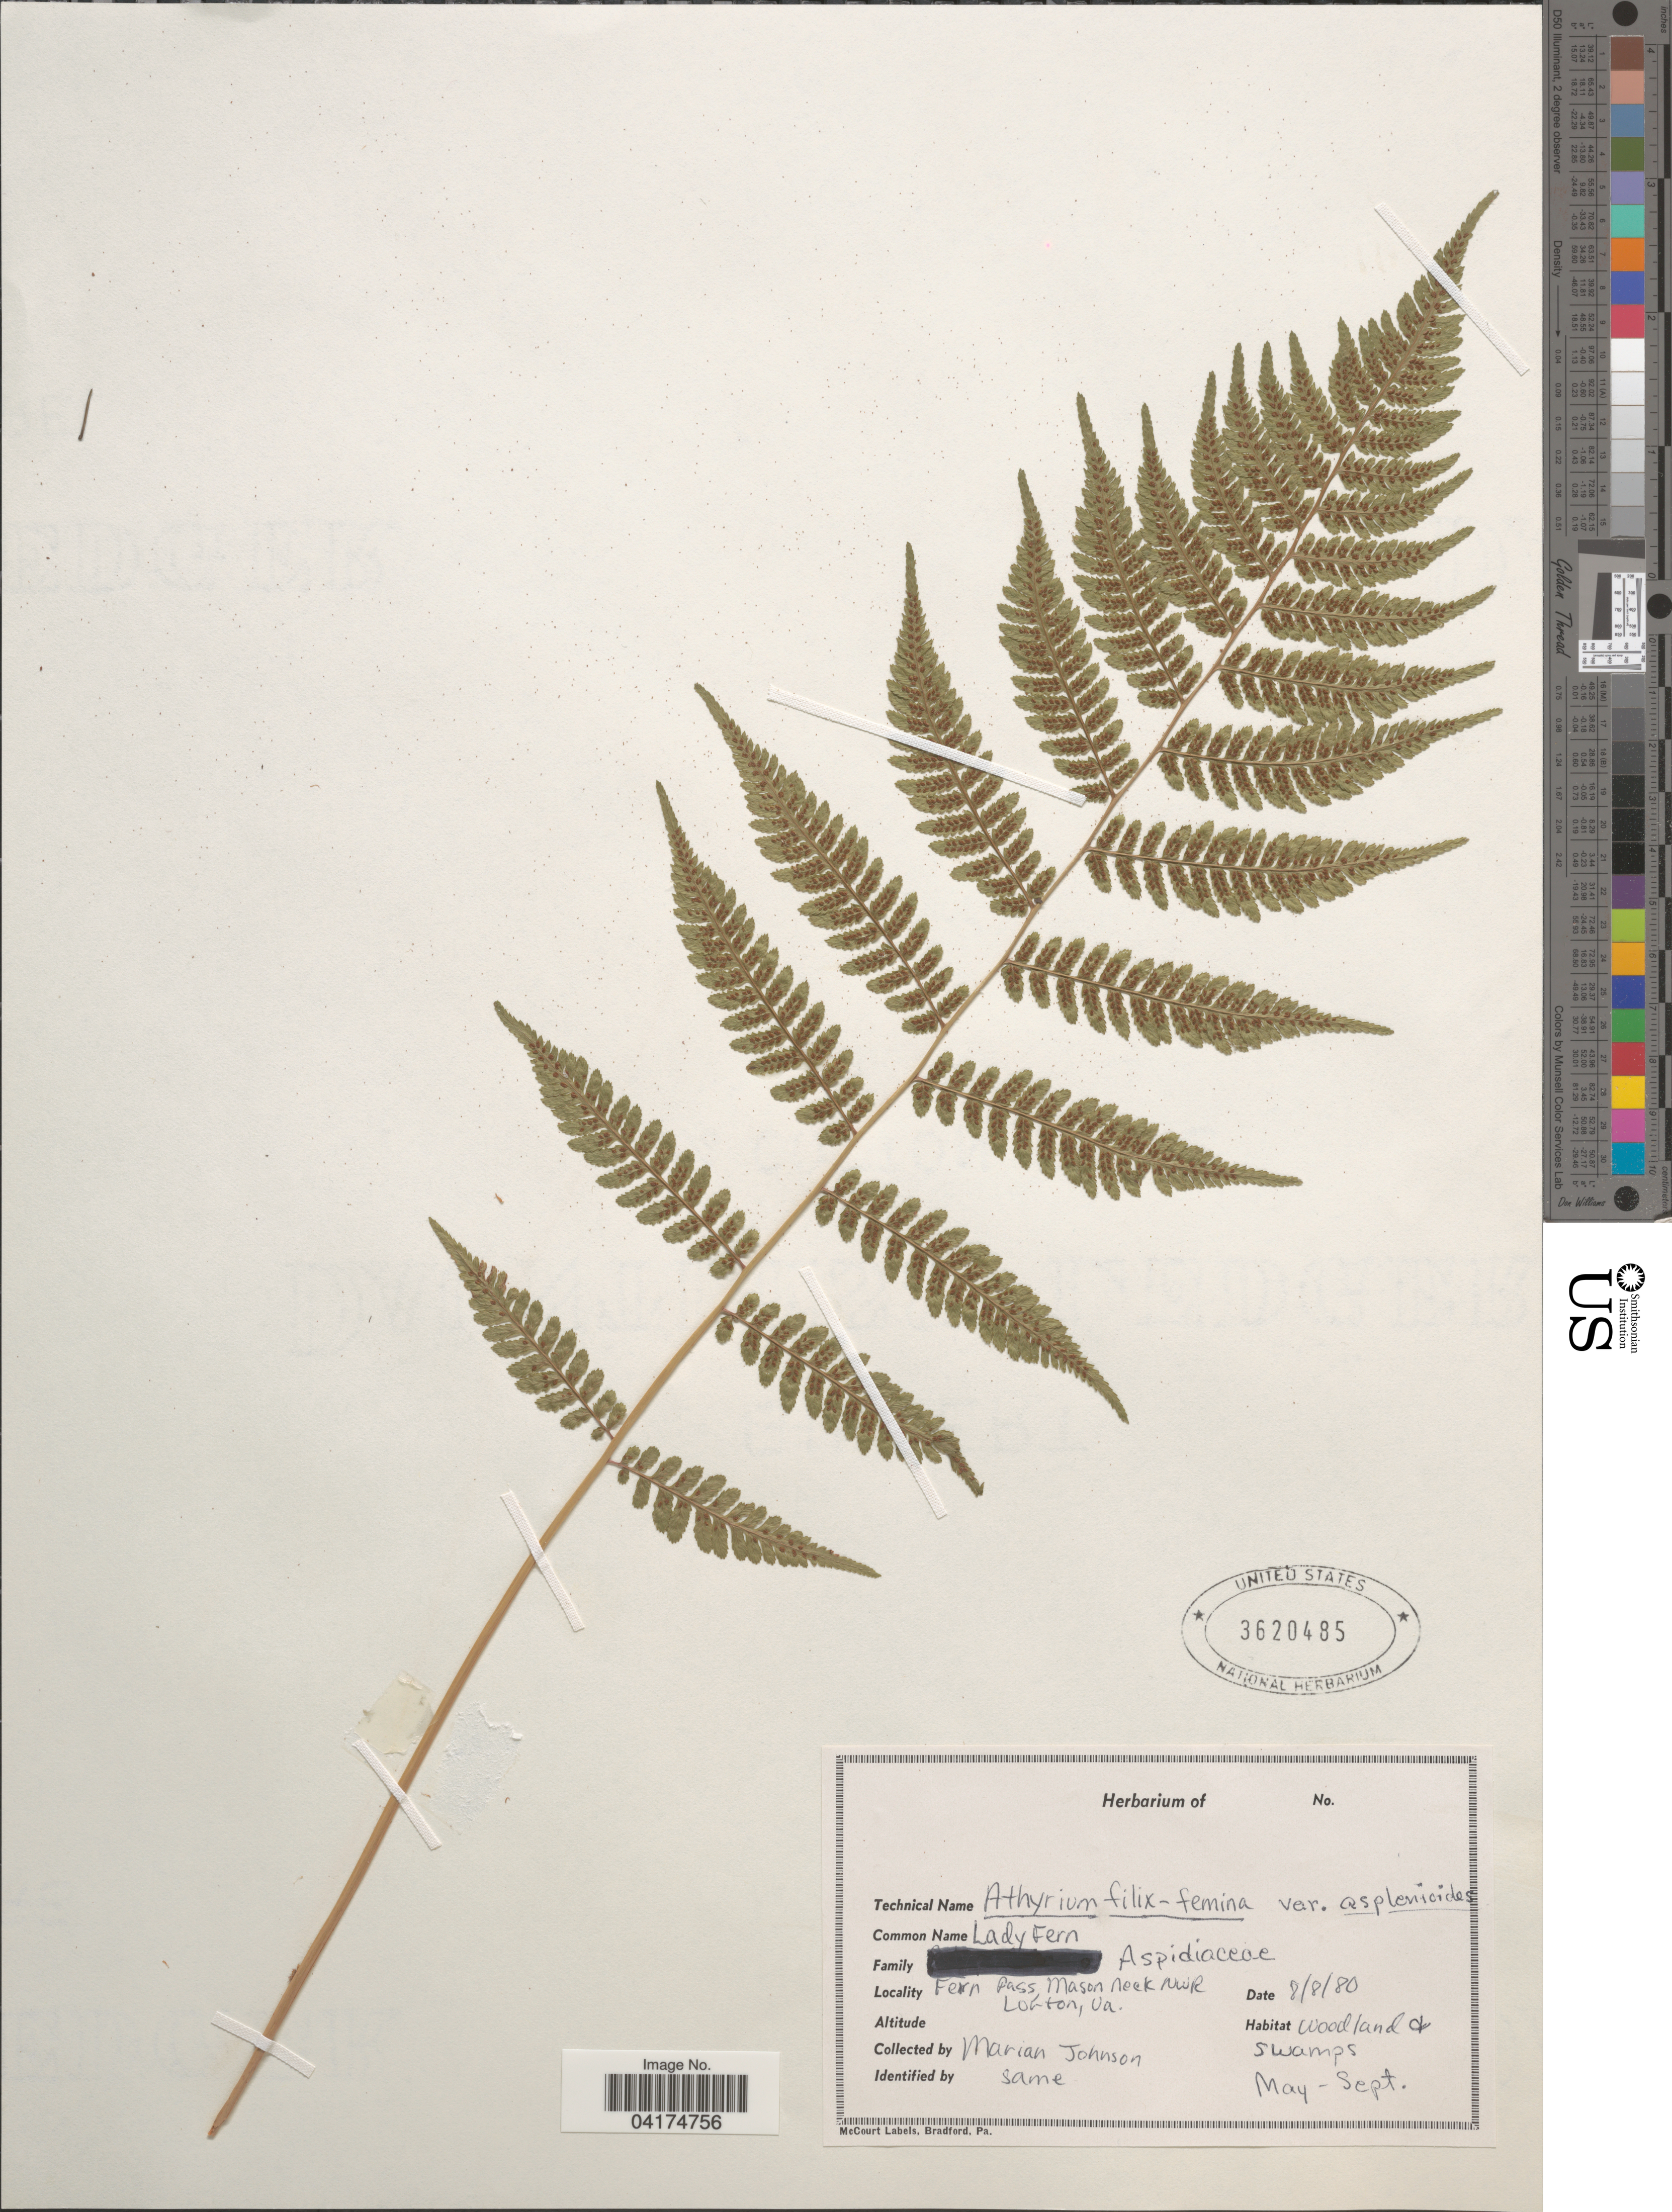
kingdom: Plantae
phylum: Tracheophyta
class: Polypodiopsida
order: Polypodiales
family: Athyriaceae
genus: Athyrium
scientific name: Athyrium filix-femina subsp. asplenioides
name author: (Michx.) Hultén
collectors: M. Johnson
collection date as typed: Transcribed d/m/y: 8/8/80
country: United States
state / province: Virginia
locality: Fern Pass, Mason Neck NWR Lorton.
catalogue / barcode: US 3620485